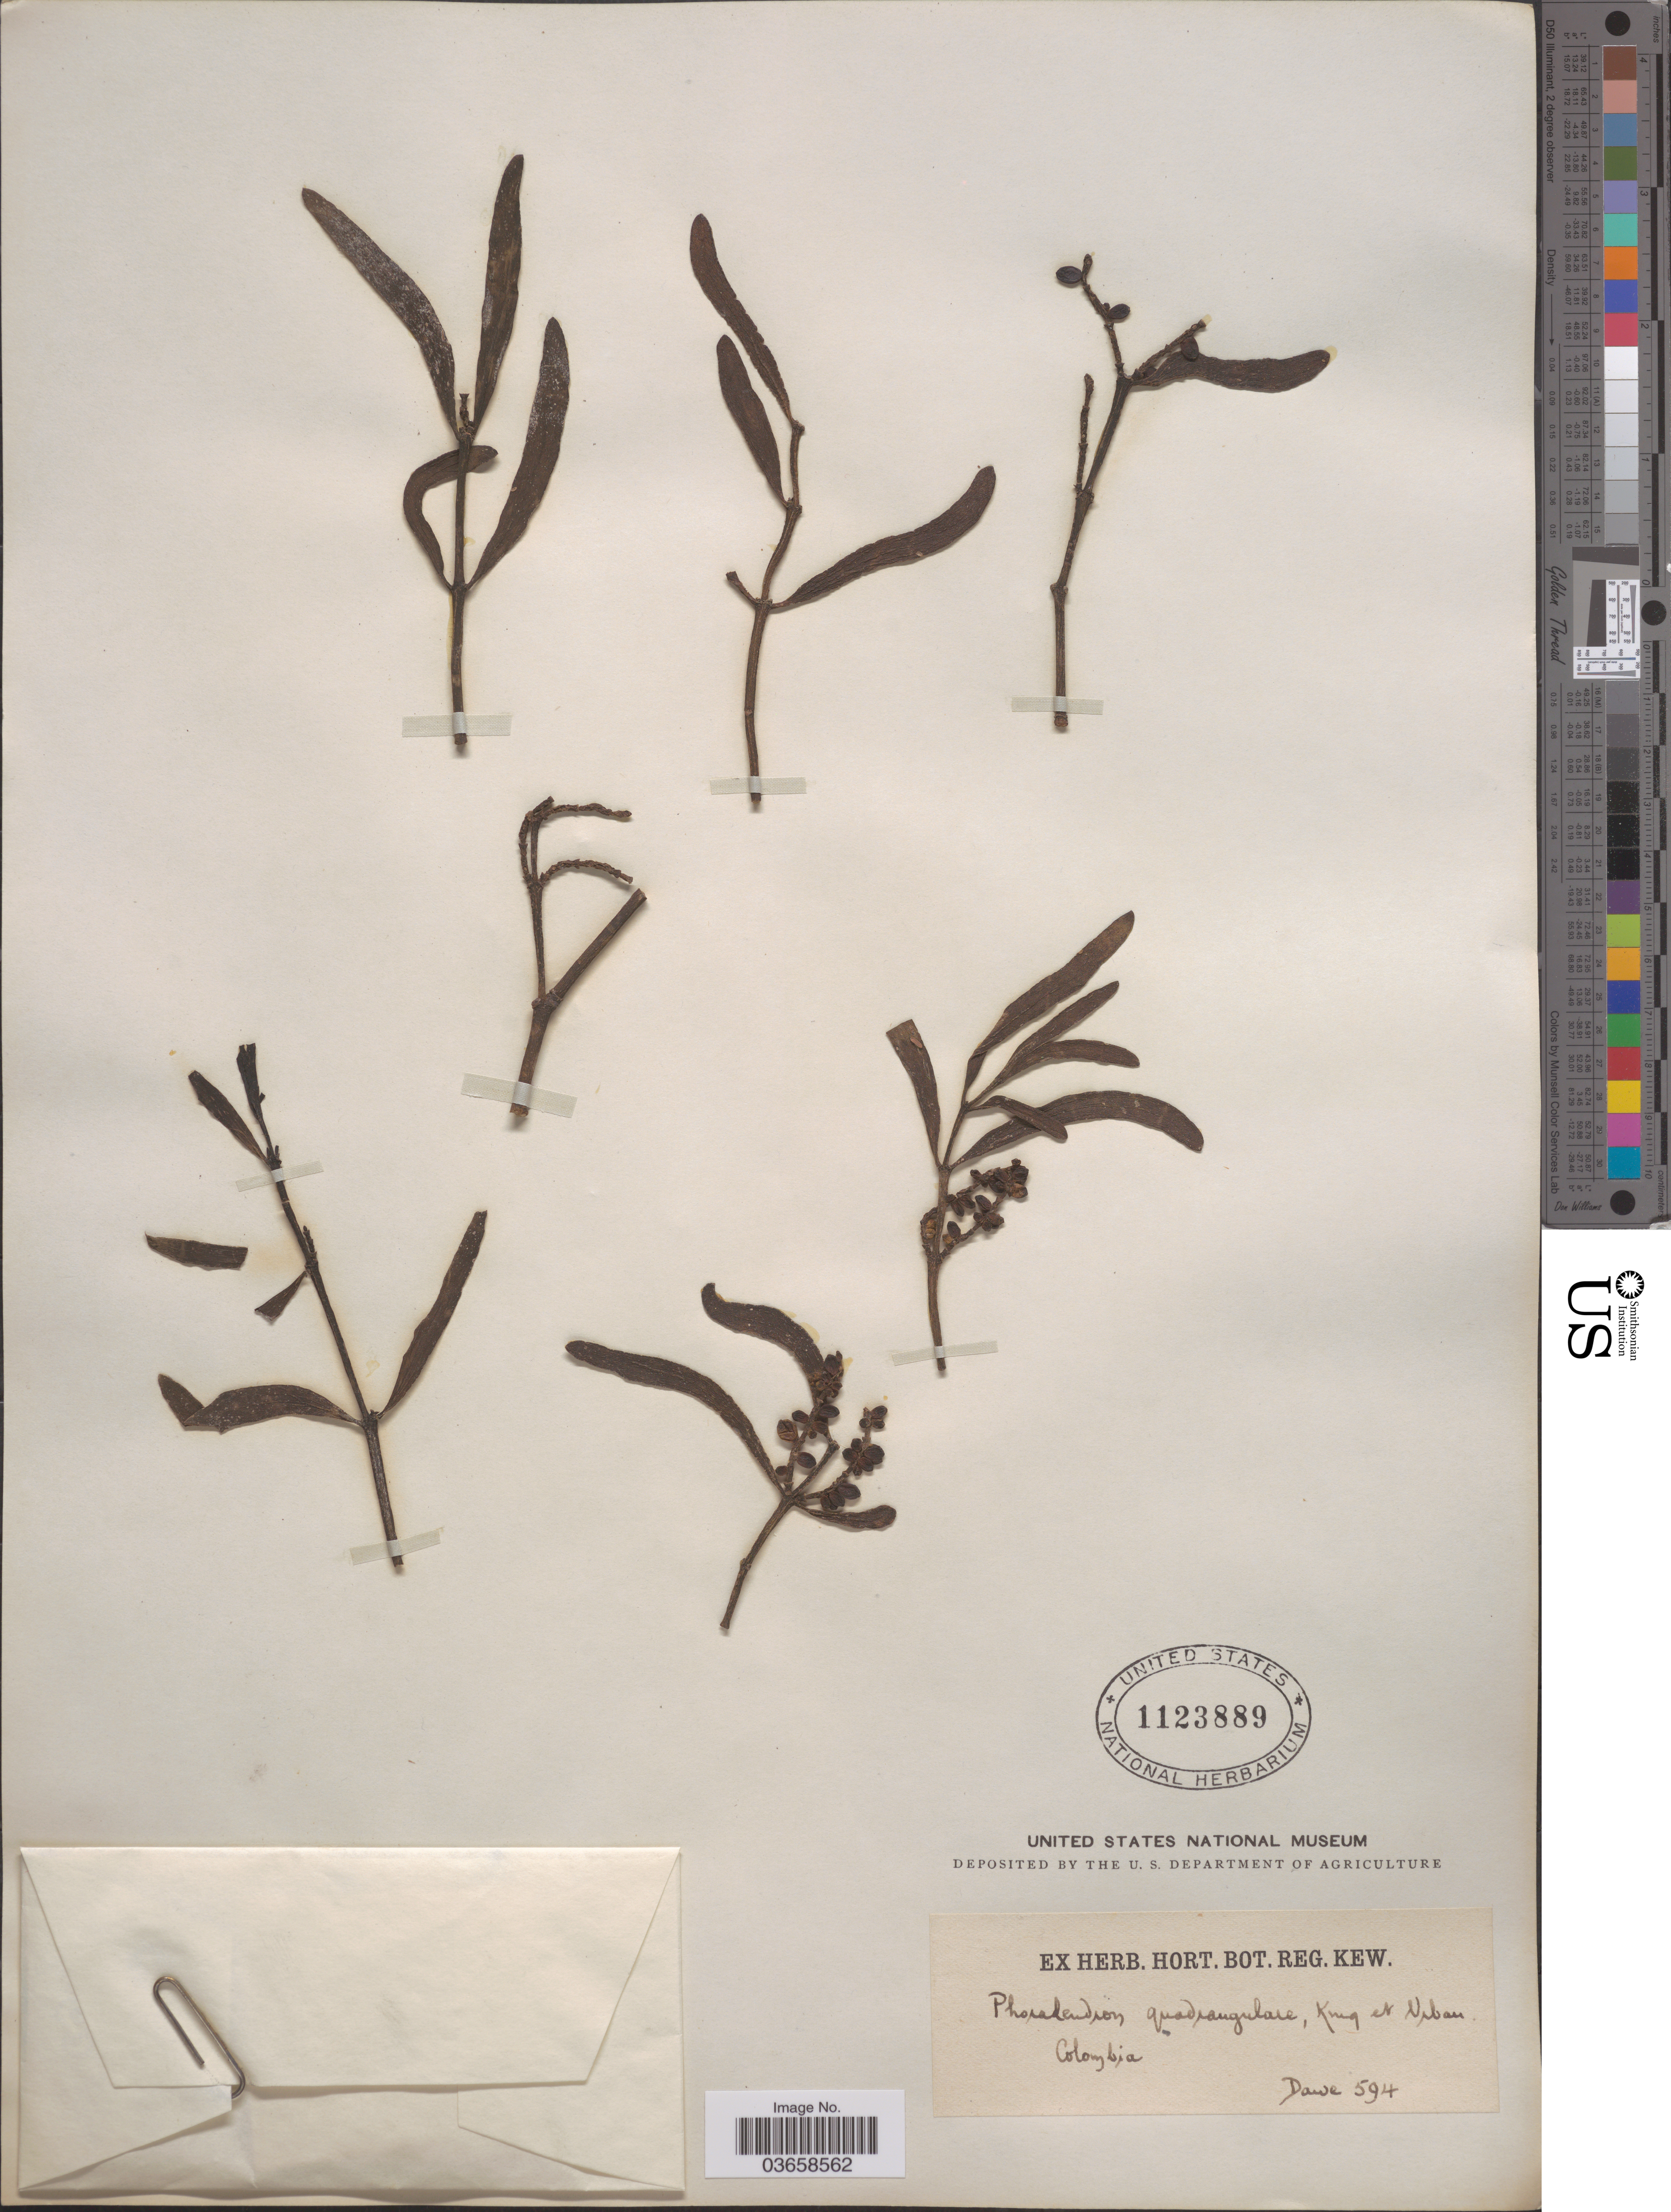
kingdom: Plantae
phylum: Tracheophyta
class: Magnoliopsida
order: Santalales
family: Viscaceae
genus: Phoradendron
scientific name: Phoradendron quadrangulare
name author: (Kunth) Griseb.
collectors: Dawe, --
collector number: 594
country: Colombia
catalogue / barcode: US 1123889